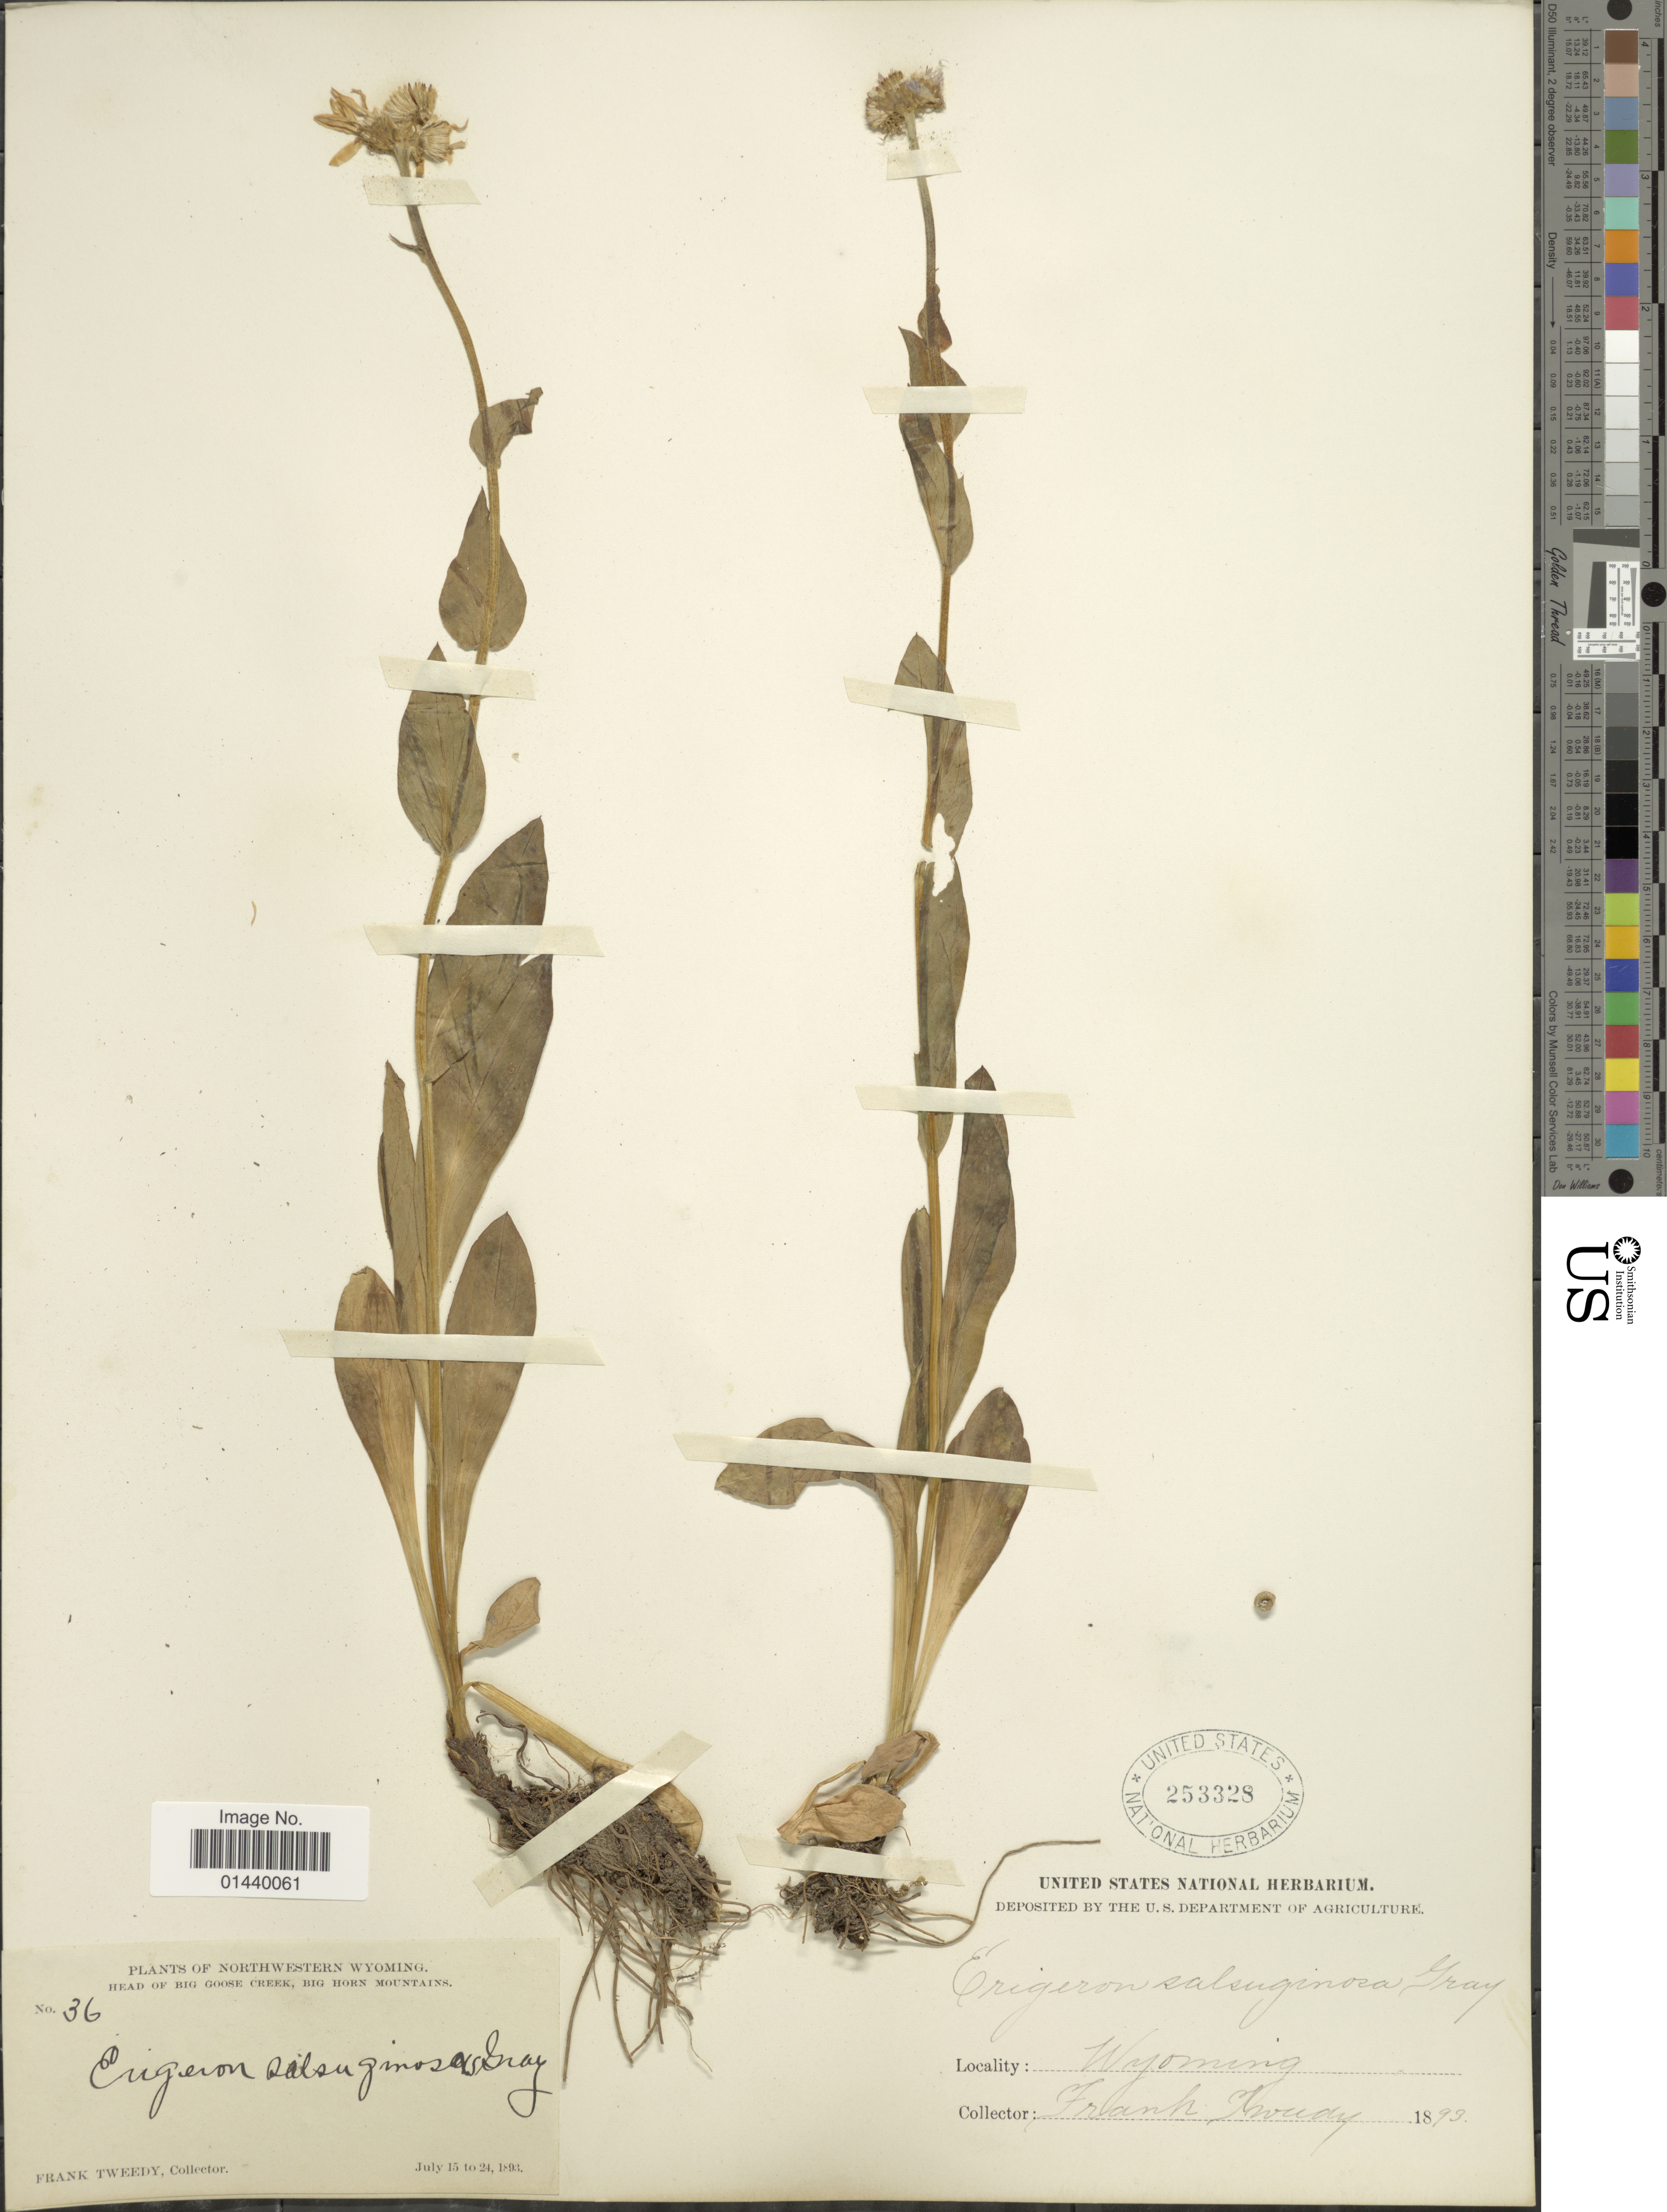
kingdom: Plantae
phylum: Tracheophyta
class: Magnoliopsida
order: Asterales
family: Asteraceae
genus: Erigeron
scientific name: Erigeron salsuginosus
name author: (Richardson ex R. Br.) A. Gray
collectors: F. Tweedy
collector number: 36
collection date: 1893-07-15/1893-07-24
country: United States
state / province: Wyoming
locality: Northwestern Wyoming. Head of Big Goose Creek, Bog Horn Co.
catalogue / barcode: US 253328